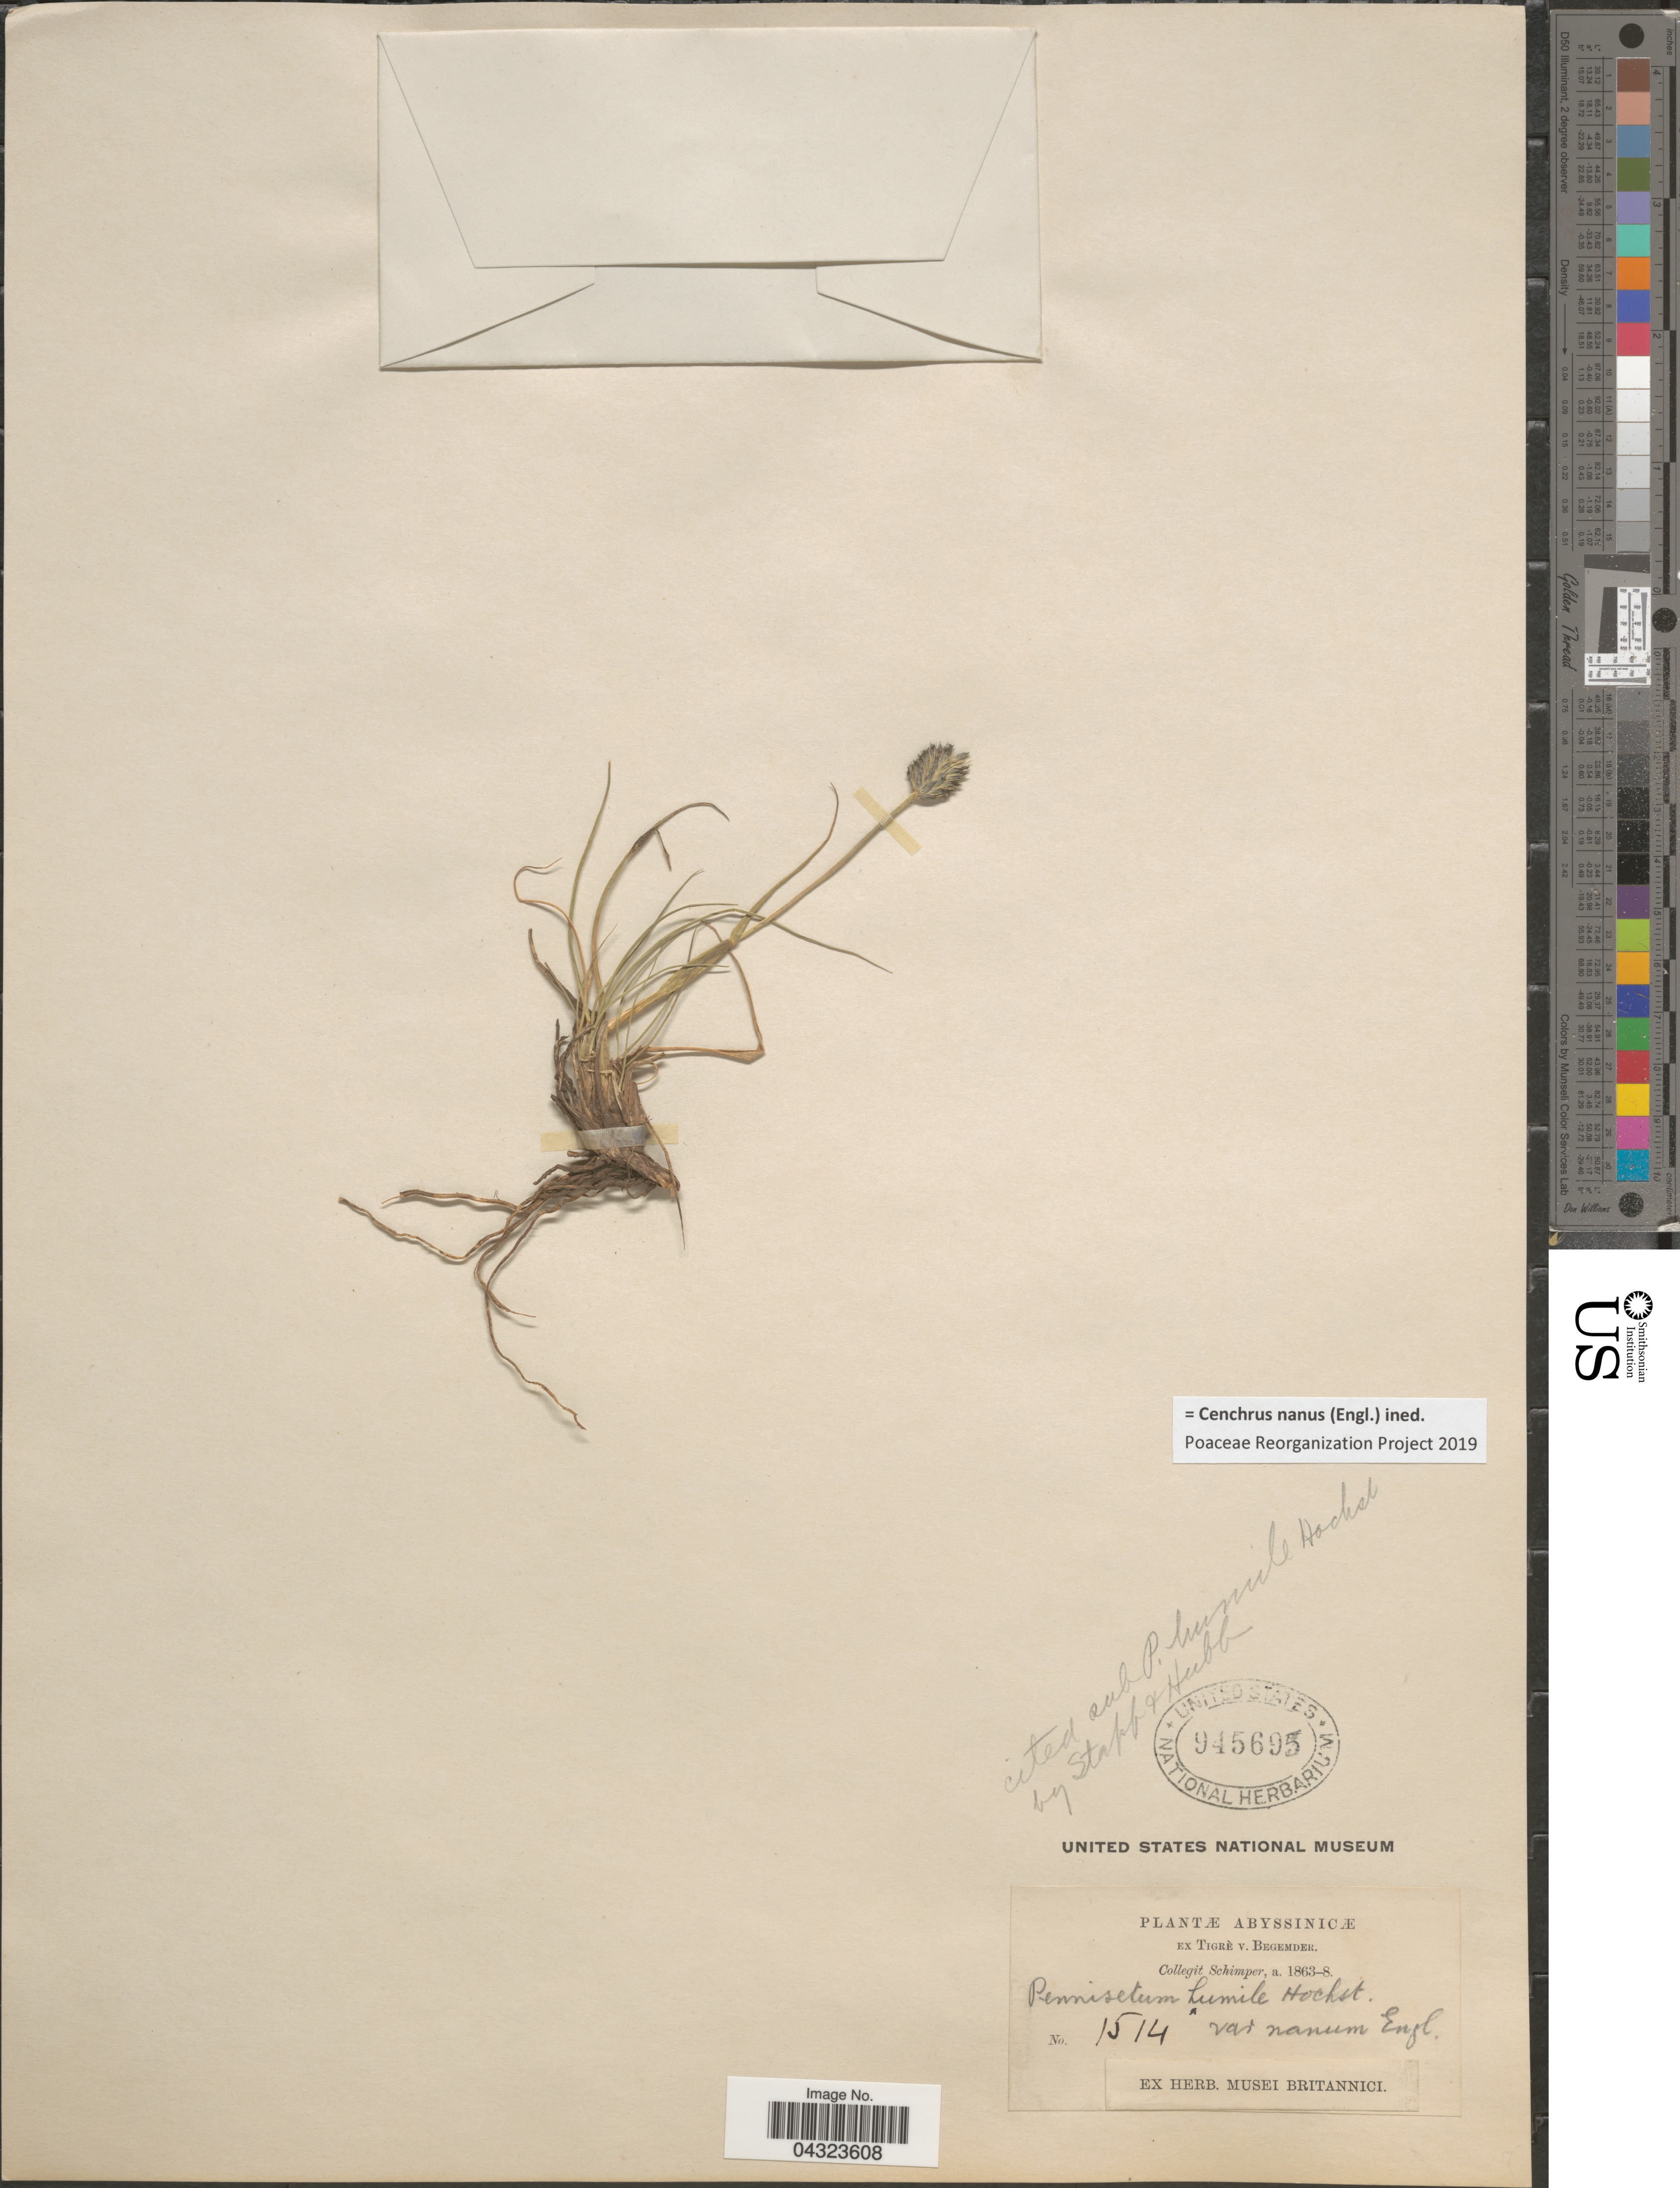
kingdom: Plantae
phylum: Tracheophyta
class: Liliopsida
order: Poales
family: Poaceae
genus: Cenchrus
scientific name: Cenchrus nanus (Engl.) ined. PRP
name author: (Engl.)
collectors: -. Schimper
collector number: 1514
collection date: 1863/1868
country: Ethiopia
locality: Abyssinicæ.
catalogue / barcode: US 945695